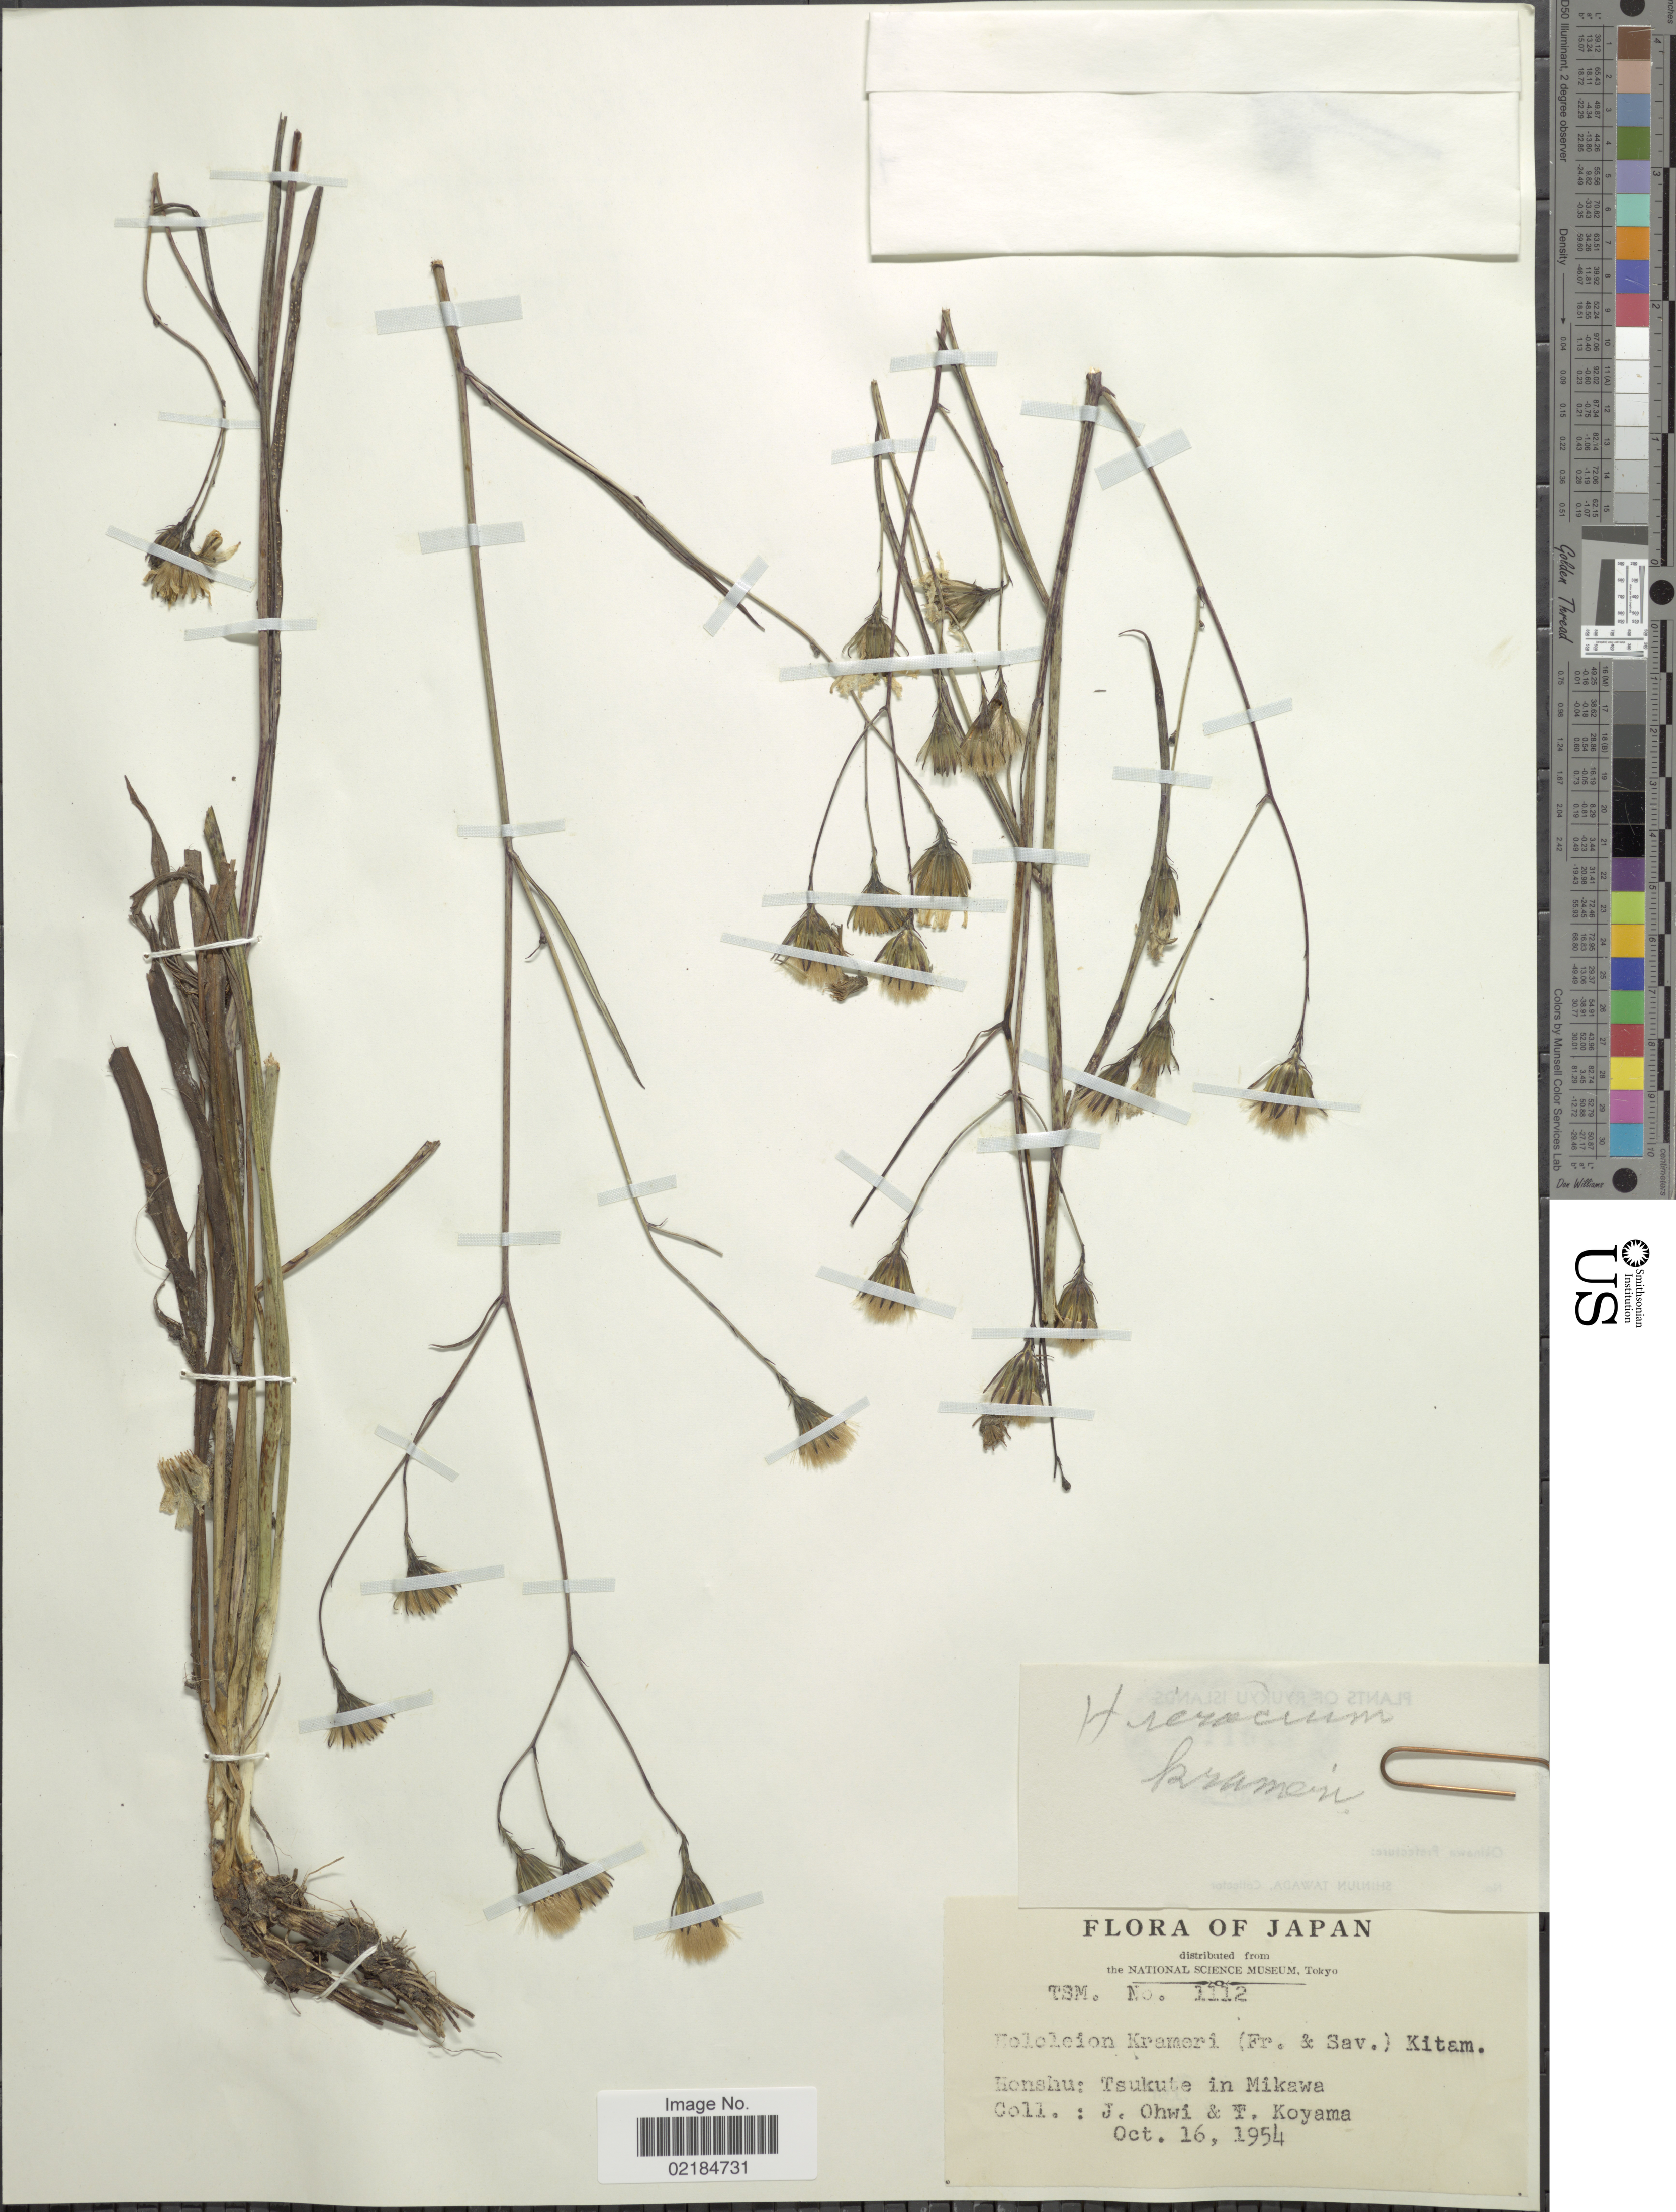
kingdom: Plantae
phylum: Tracheophyta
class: Magnoliopsida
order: Asterales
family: Asteraceae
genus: Hololeion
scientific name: Hololeion krameri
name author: Kitam.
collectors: J. Ohwi & T. Koyama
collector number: TSM. 1112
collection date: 1954-10-16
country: Japan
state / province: Aiti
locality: Honshu: Tsukute in Mikawa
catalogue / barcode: US 2211642